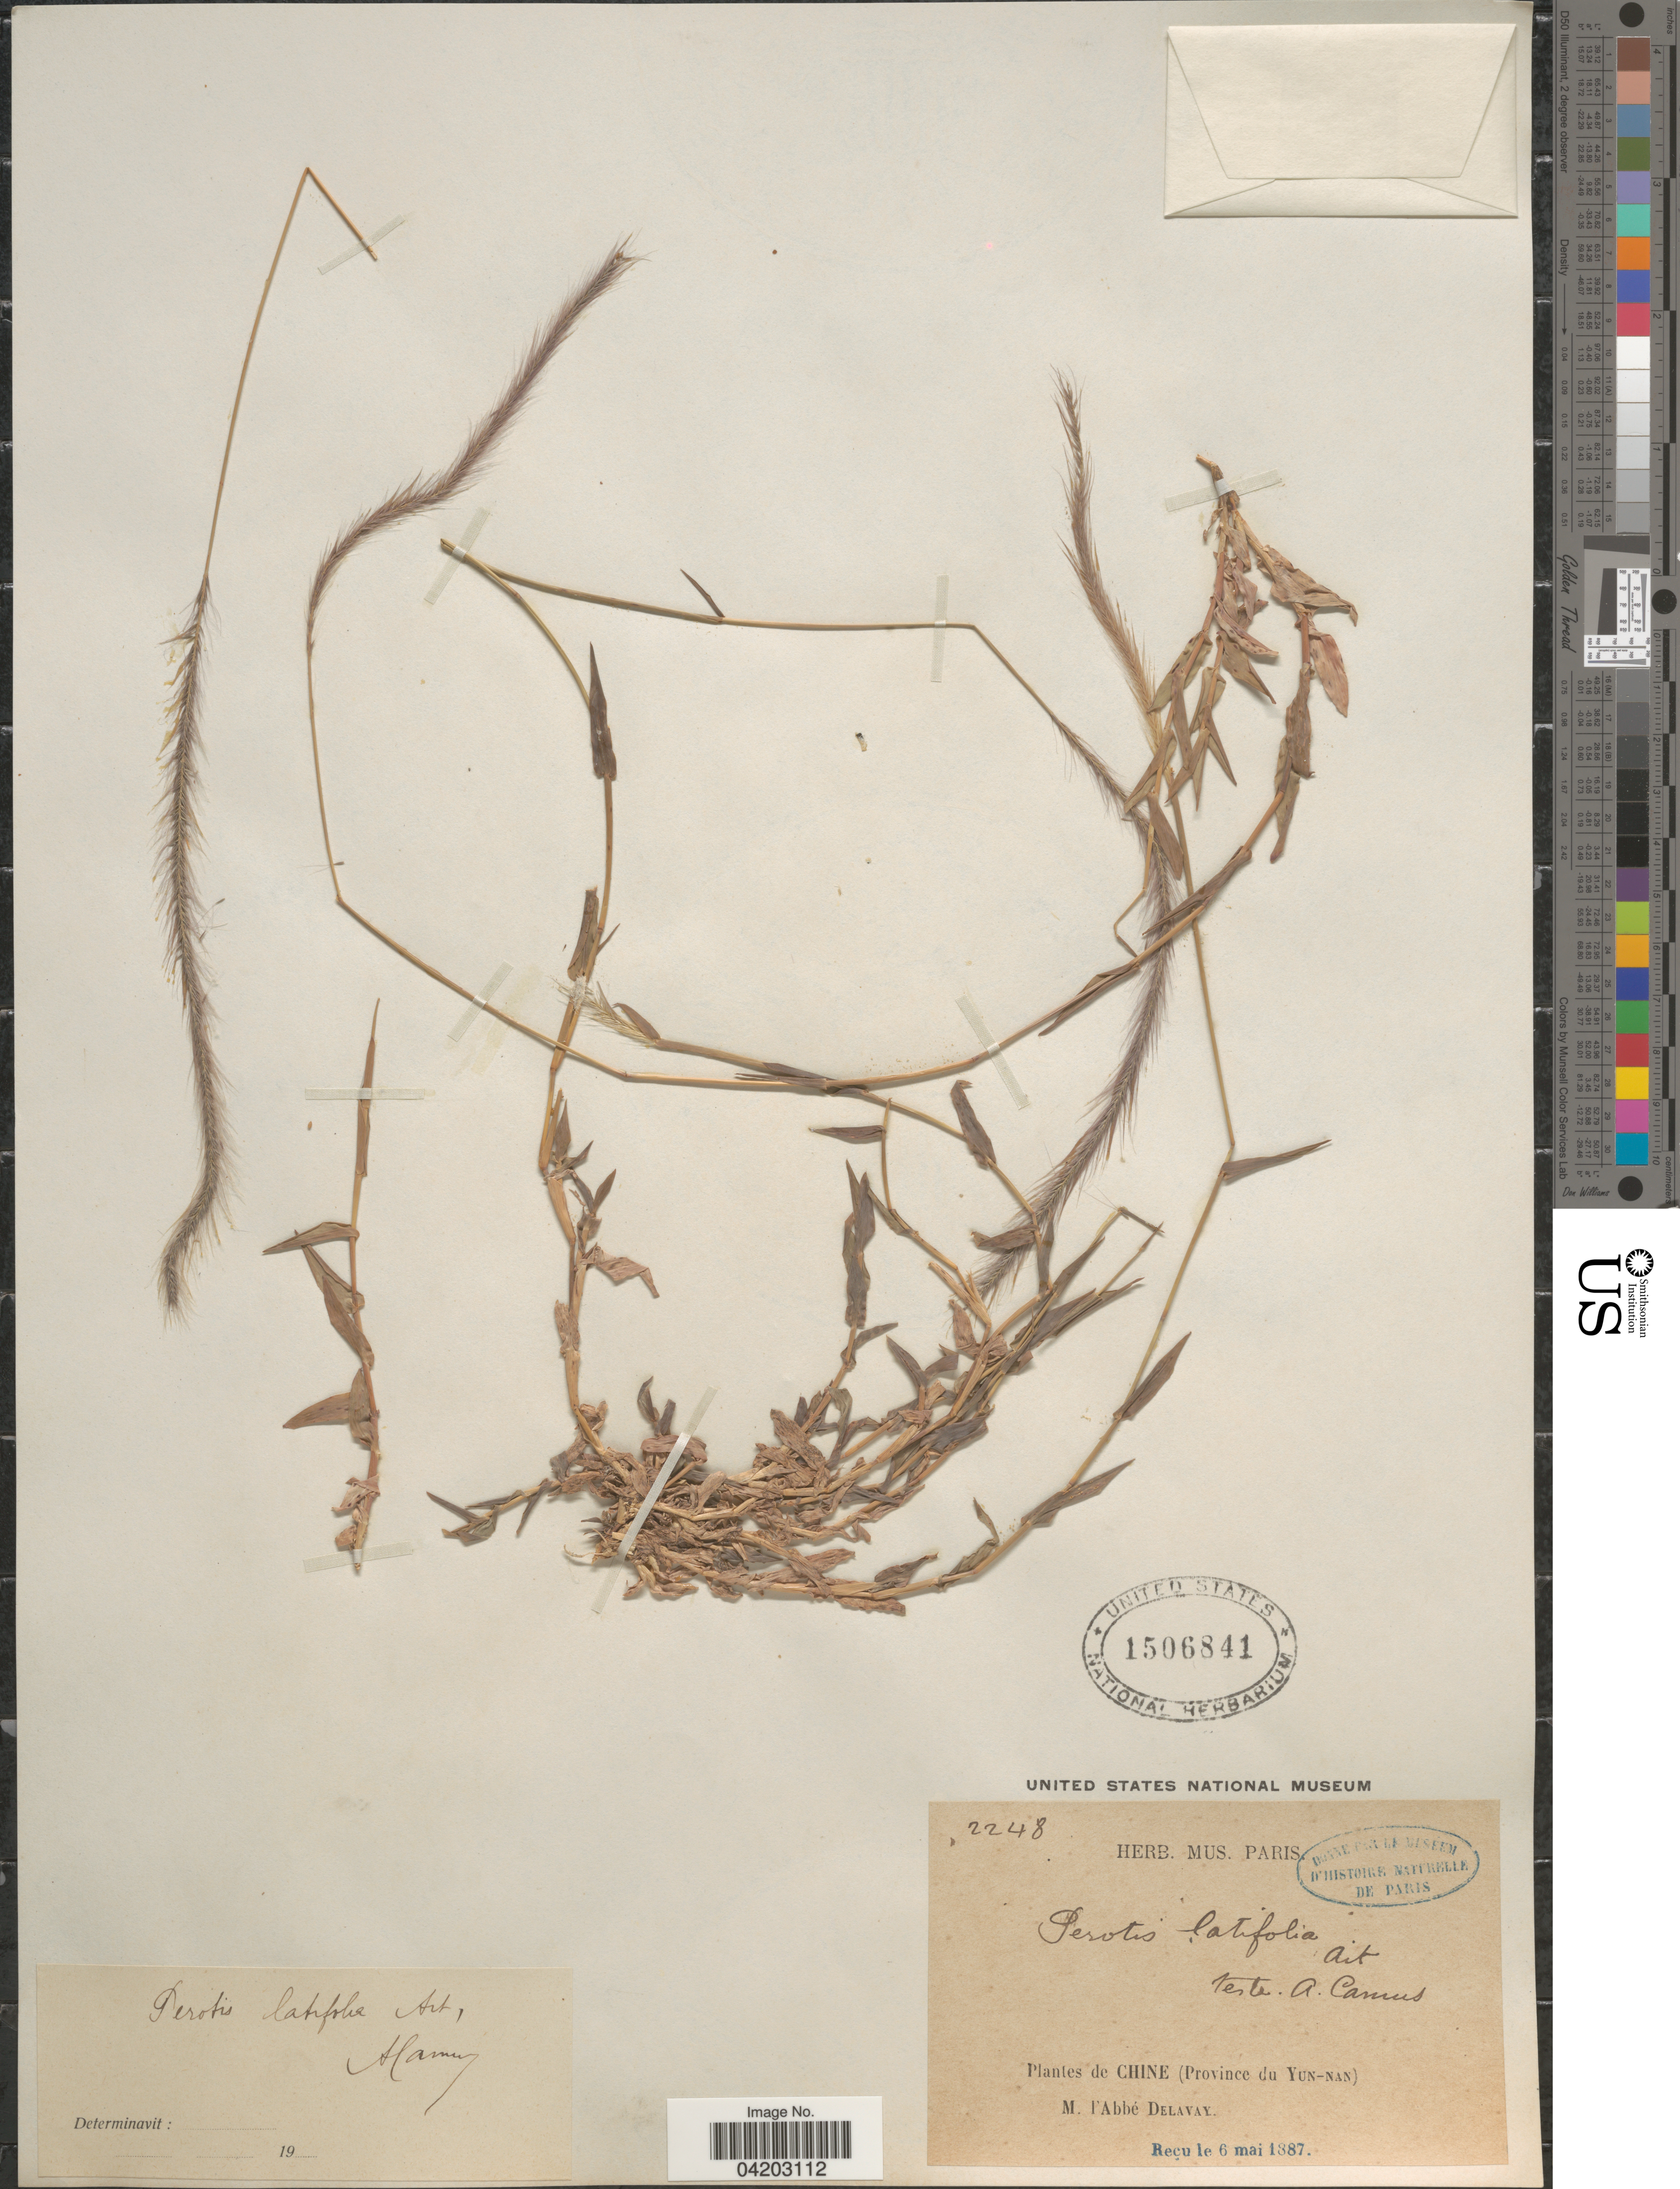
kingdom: Plantae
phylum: Tracheophyta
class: Liliopsida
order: Poales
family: Poaceae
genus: Perotis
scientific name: Perotis indica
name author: (L.) Kuntze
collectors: P. Delavay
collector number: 2248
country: China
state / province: Yunnan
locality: Province du Yun-nan.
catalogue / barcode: US 1506841